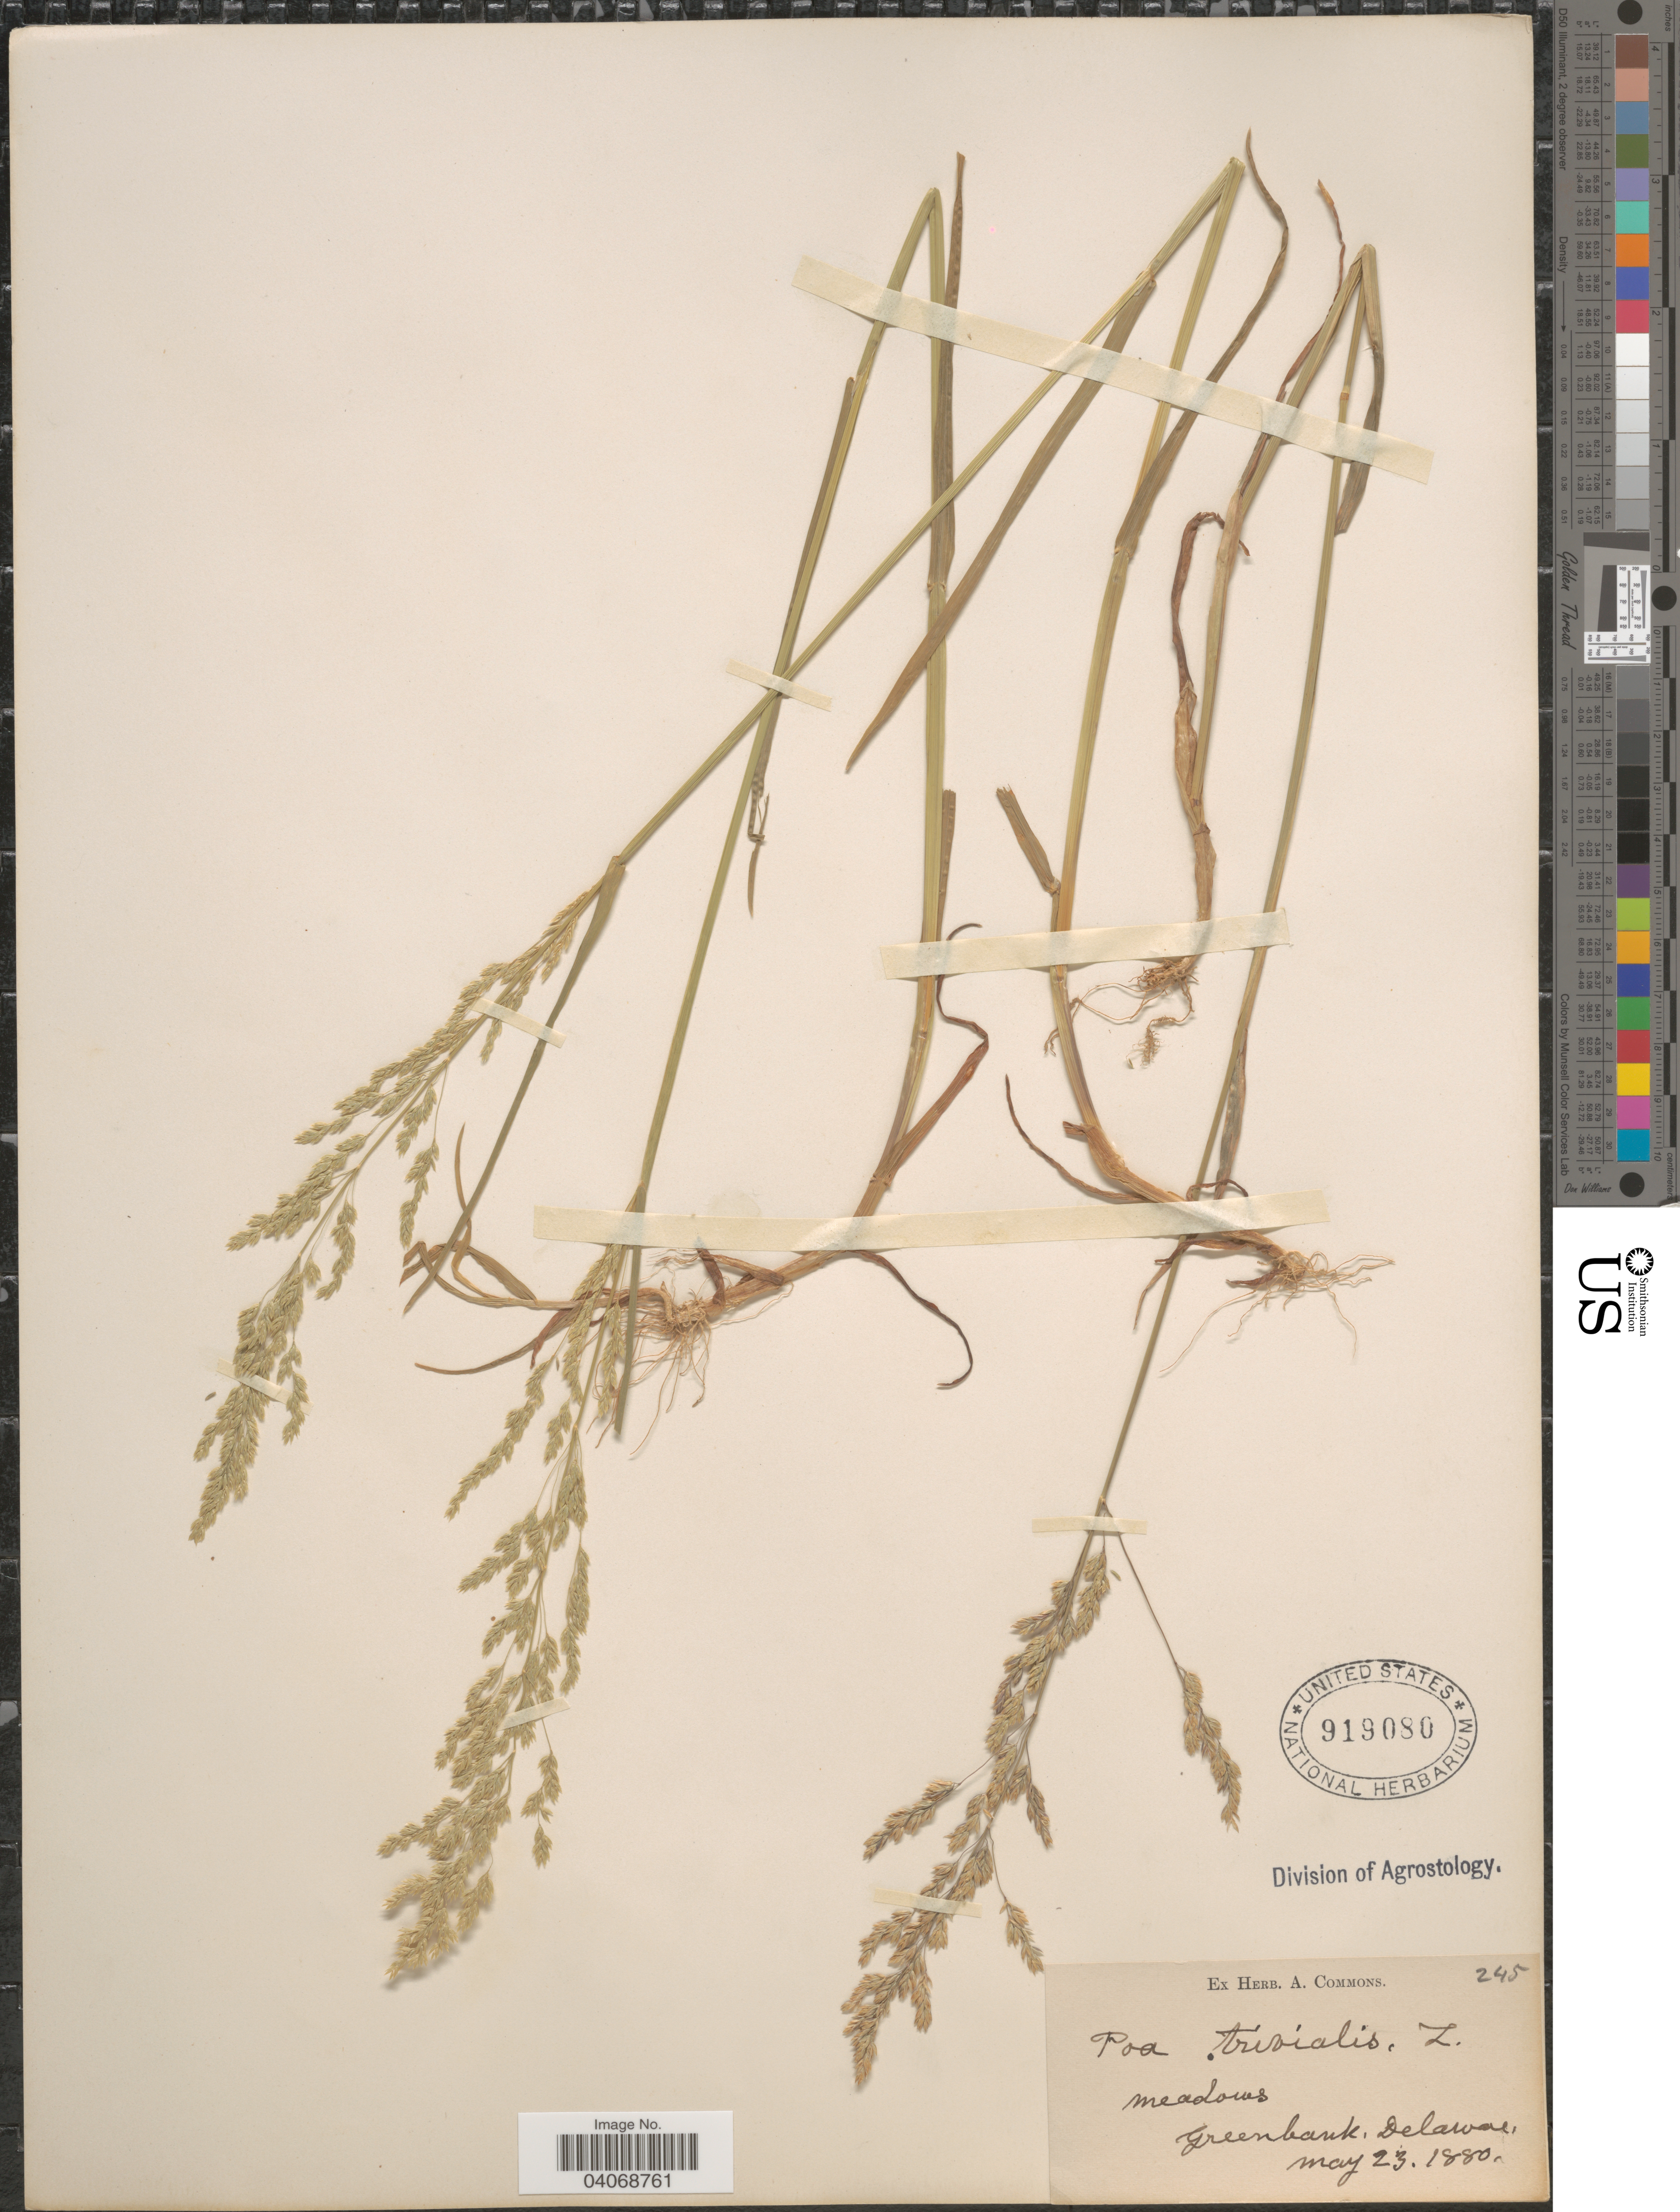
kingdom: Plantae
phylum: Tracheophyta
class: Liliopsida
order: Poales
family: Poaceae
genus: Poa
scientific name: Poa trivialis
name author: L.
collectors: ex herb. A. Commons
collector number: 245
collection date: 1880-05-23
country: United States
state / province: Delaware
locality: Meadows. Greenbank.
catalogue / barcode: US 919080